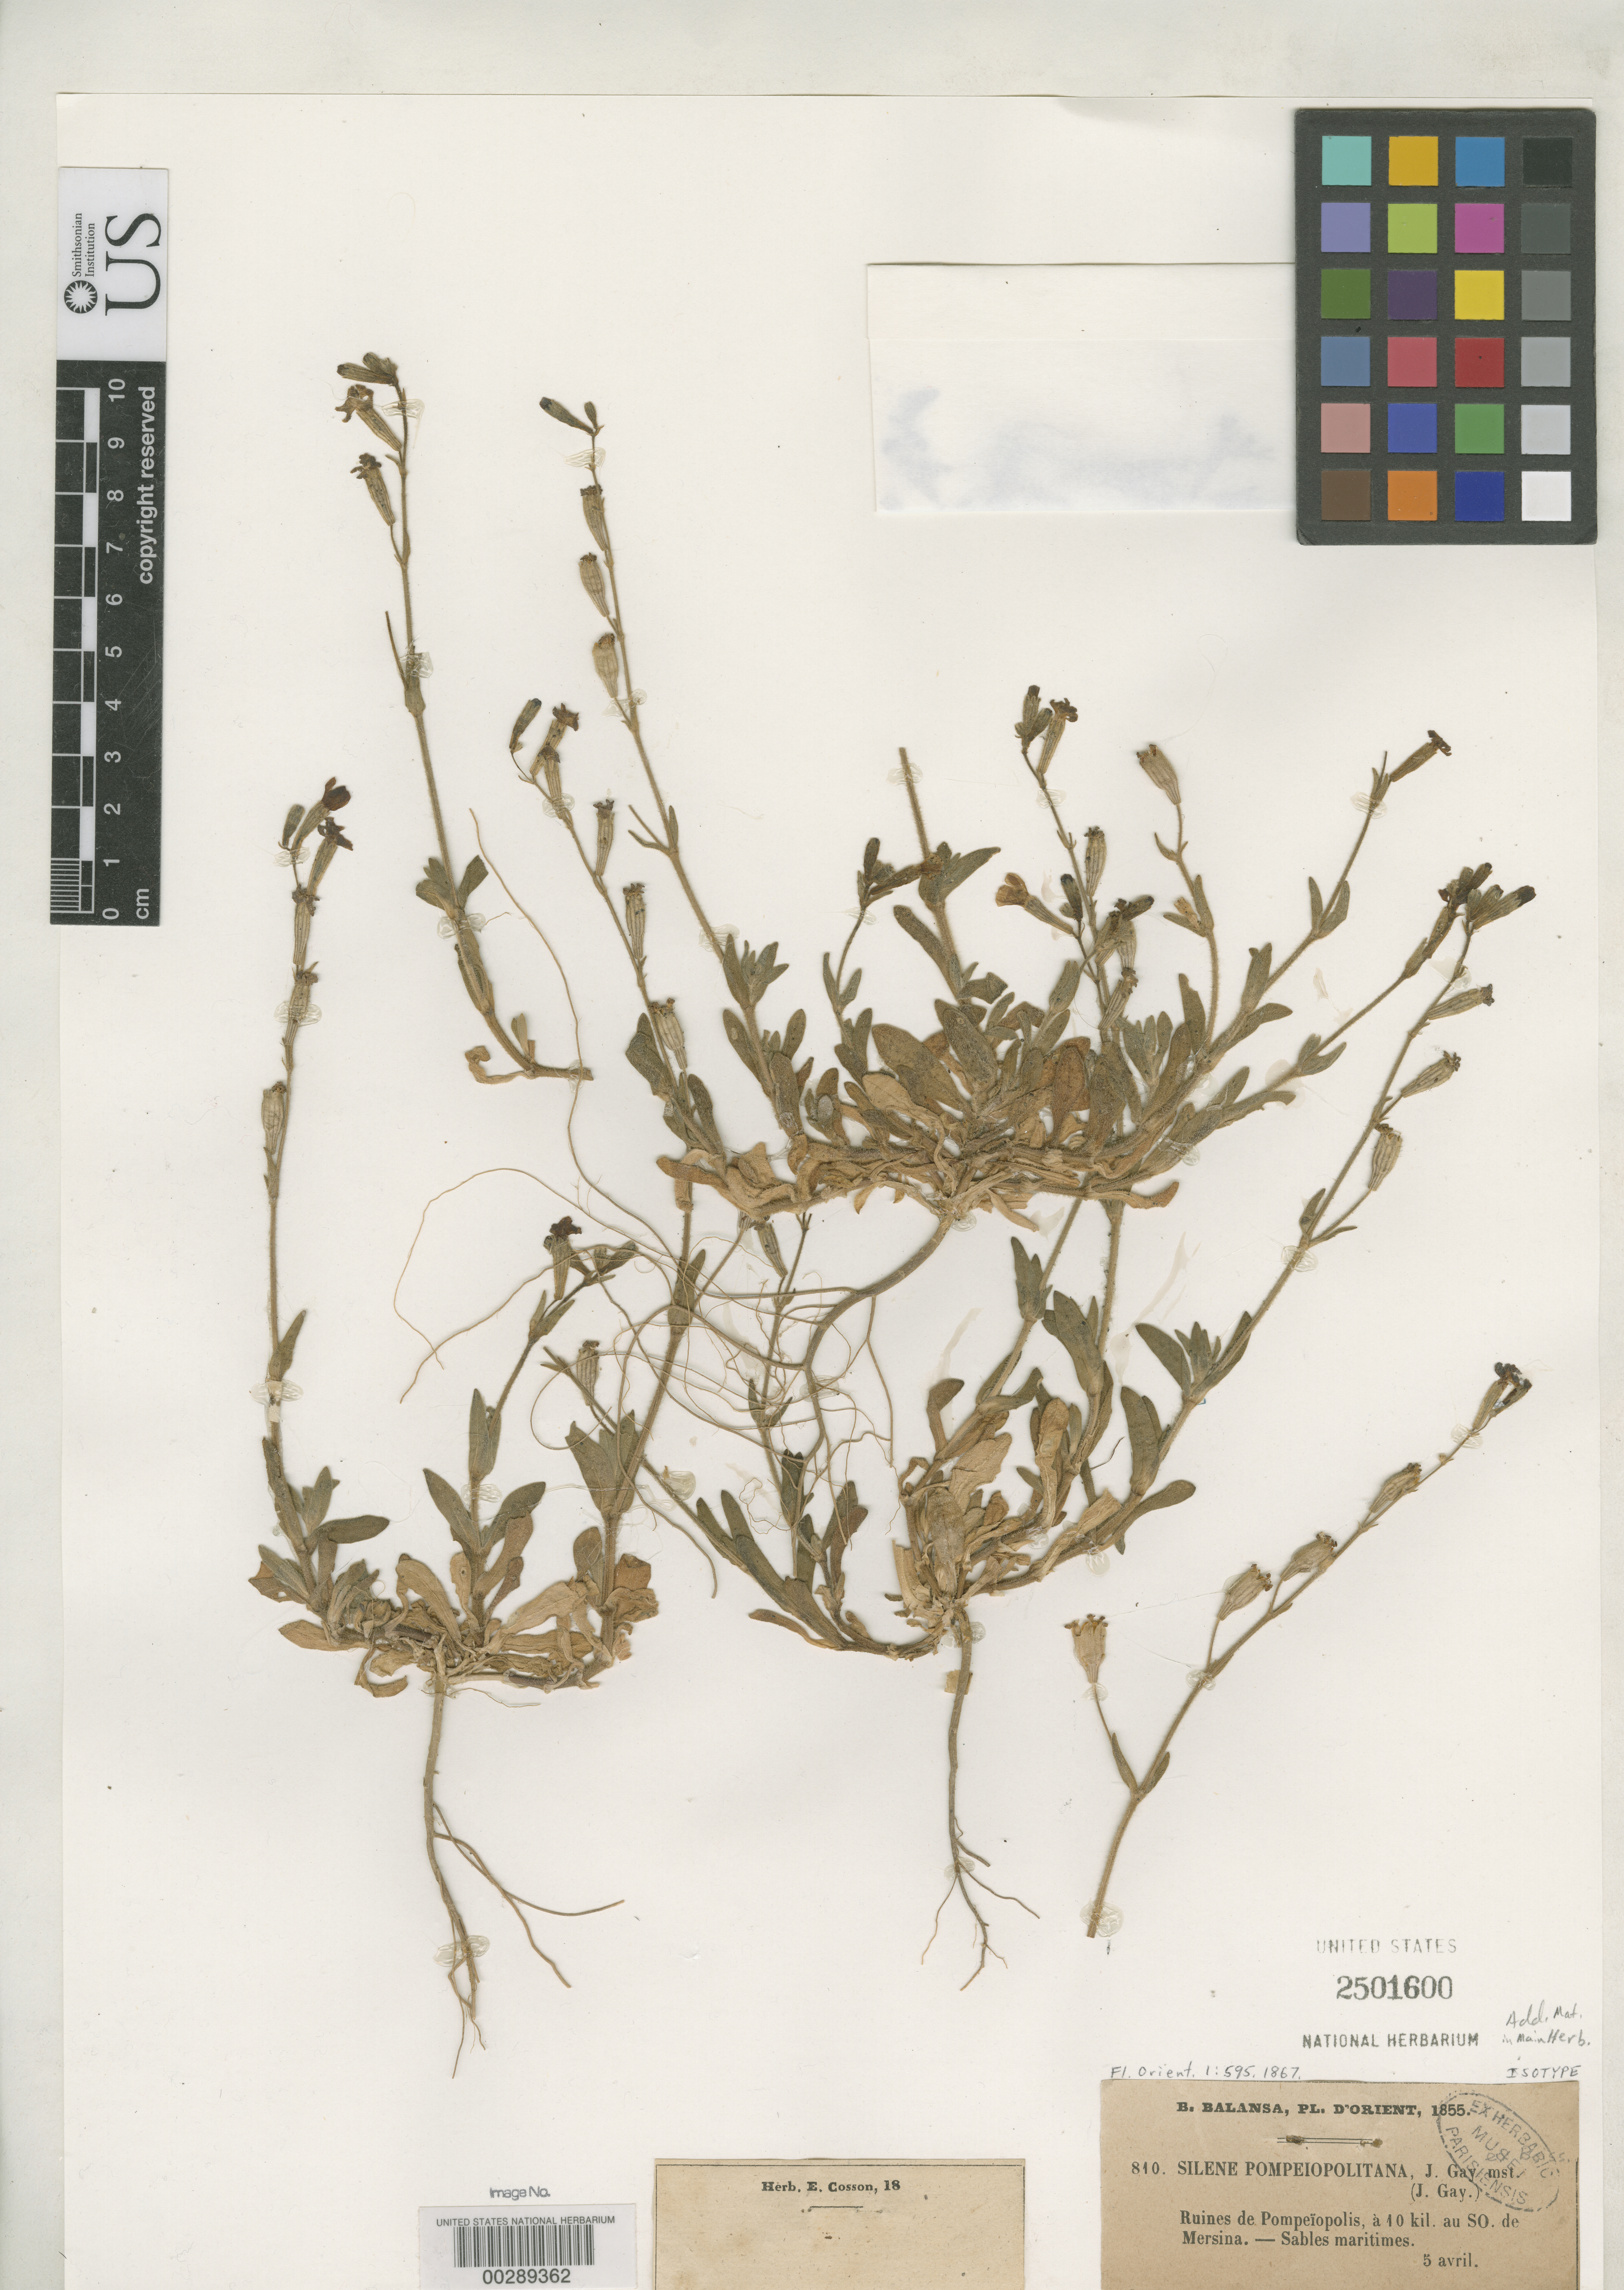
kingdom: Plantae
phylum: Tracheophyta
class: Magnoliopsida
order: Caryophyllales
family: Caryophyllaceae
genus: Silene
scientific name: Silene pompeiopolitana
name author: J. Gay ex Boiss.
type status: Isotype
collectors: B. Balansa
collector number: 810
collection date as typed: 05 Apr 1855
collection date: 1855-04-05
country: Turkey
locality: Ruins of Pompeiopolis, 10 km S of Demersine.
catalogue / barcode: US 2501600